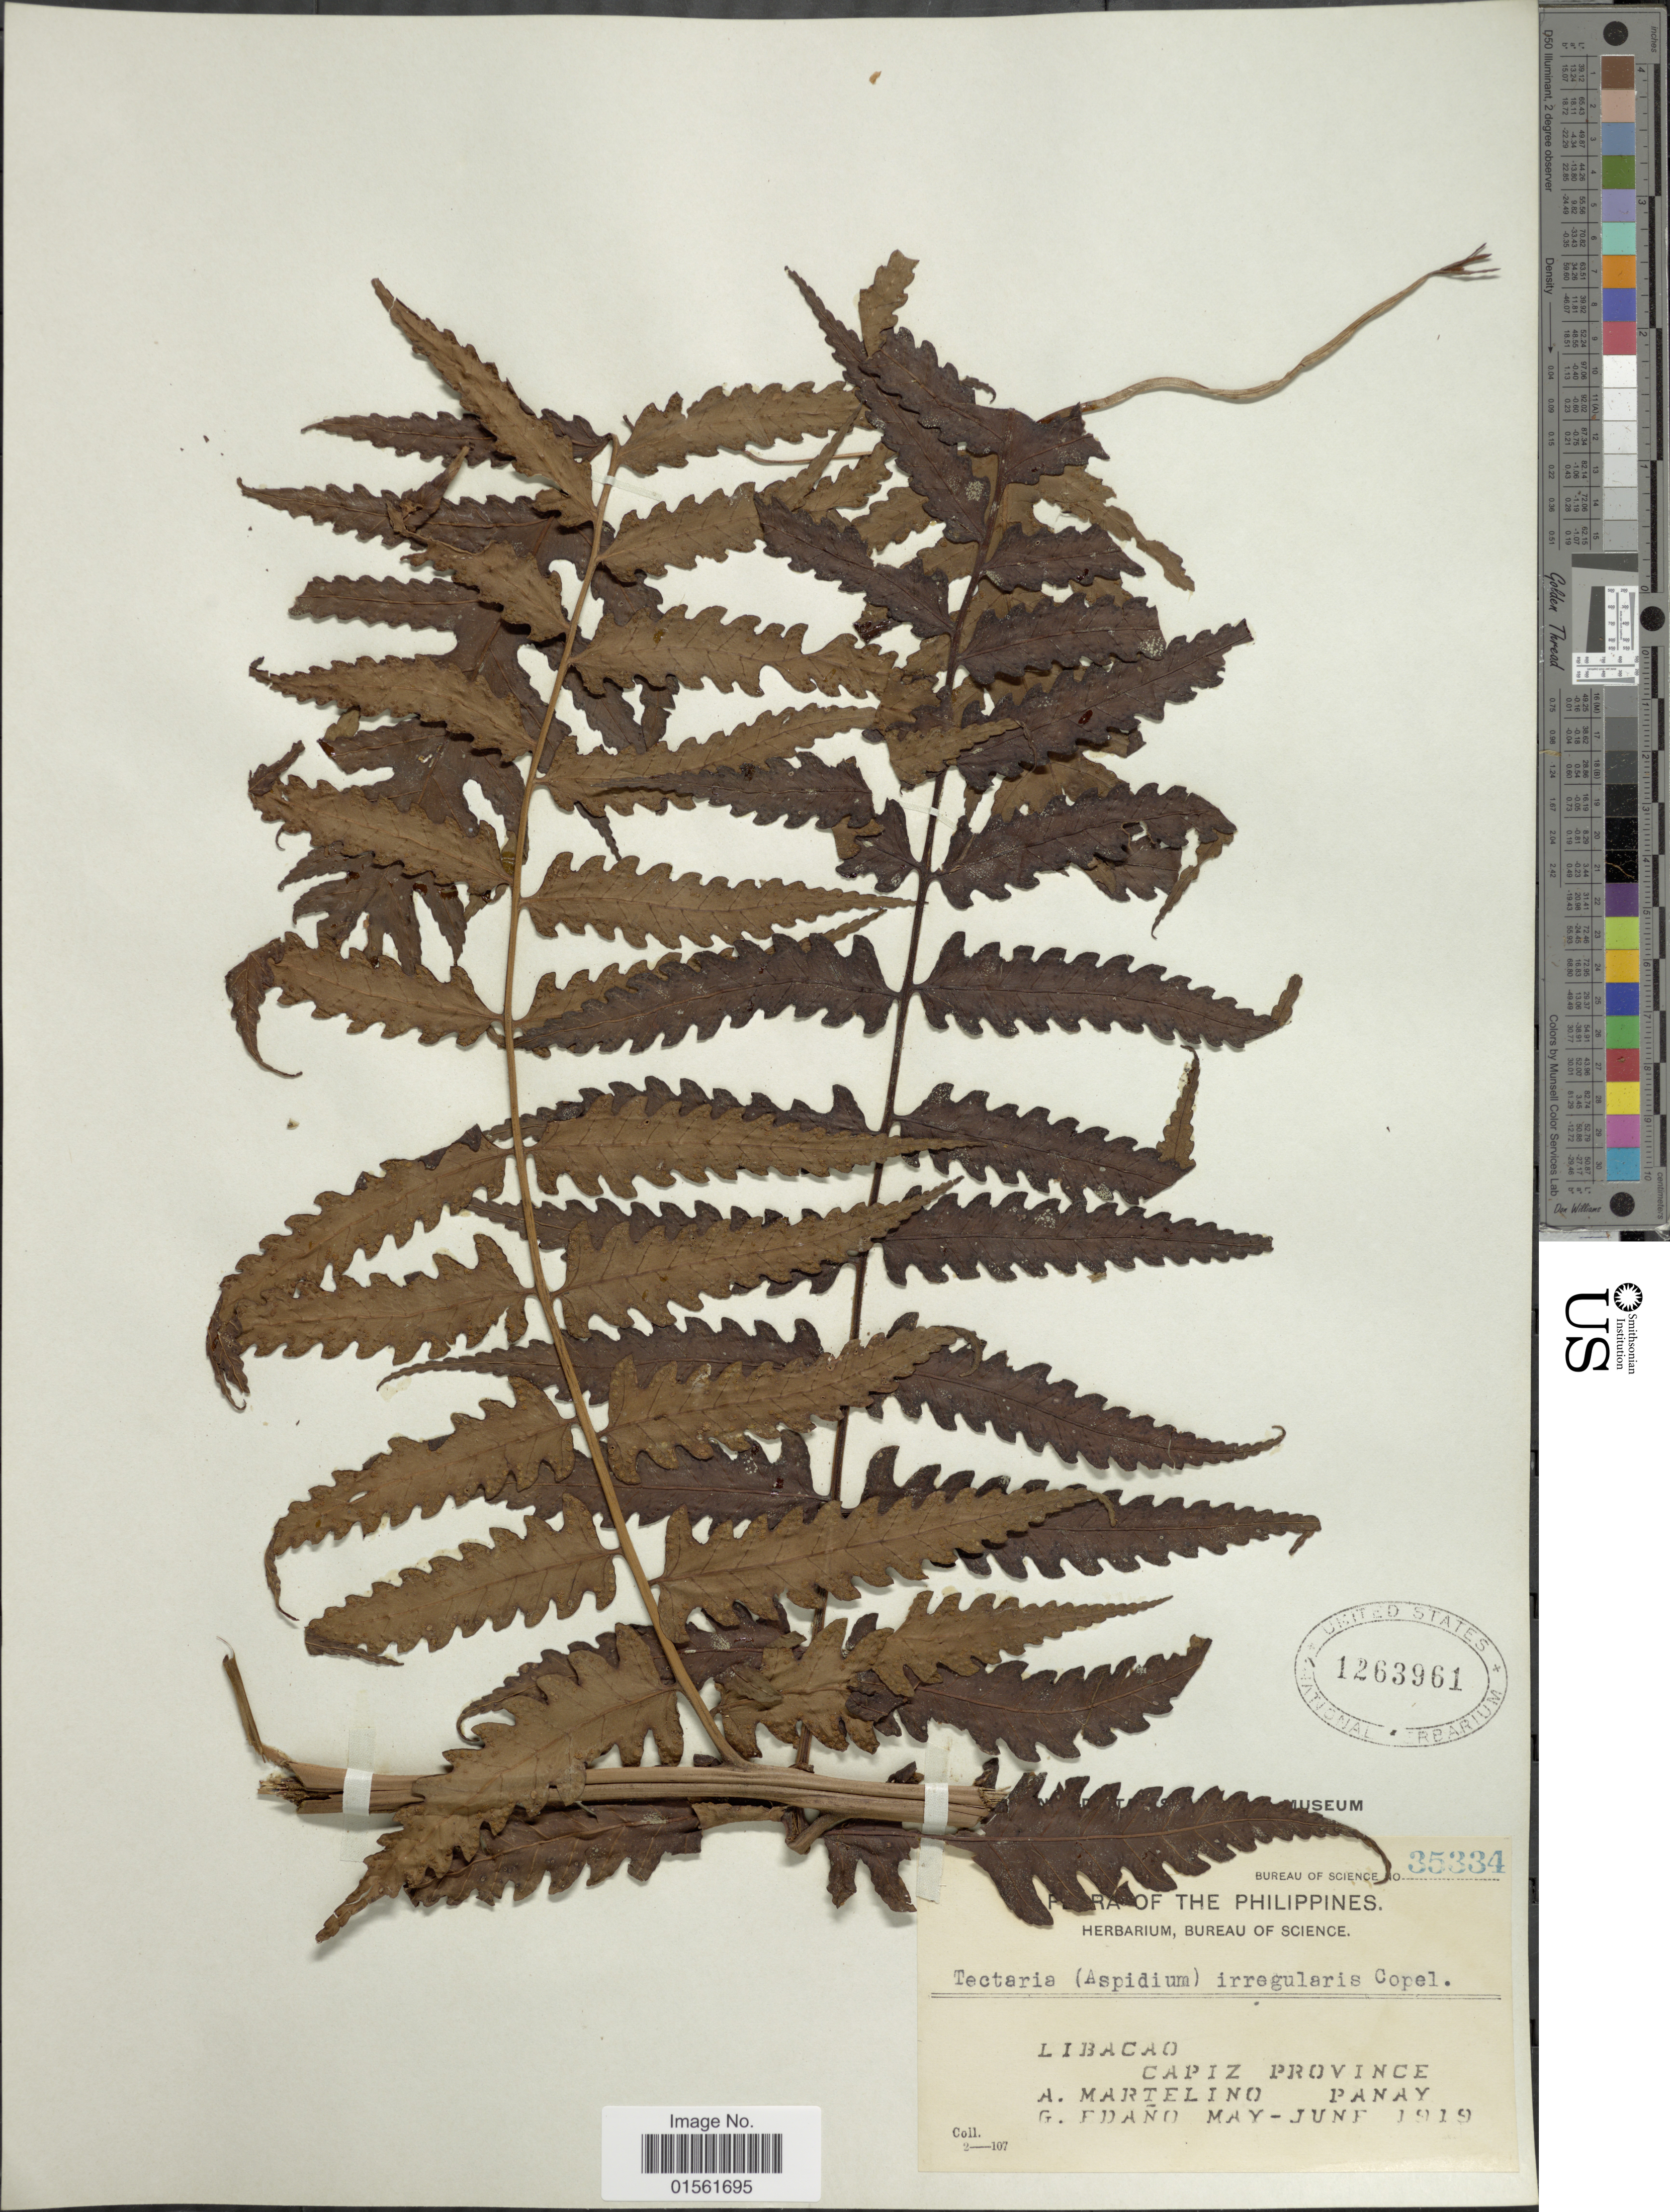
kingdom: Plantae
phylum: Tracheophyta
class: Polypodiopsida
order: Polypodiales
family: Dryopteridaceae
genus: Pleocnemia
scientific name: Pleocnemia macrodonta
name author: (C. Presl ex Fée) Holttum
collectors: A. Martelino & G. Edaño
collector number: Bureau of Science 35334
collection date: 1919-05/1919-06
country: Philippines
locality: Libacao, Capiz Province. Panay.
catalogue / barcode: US 1263961